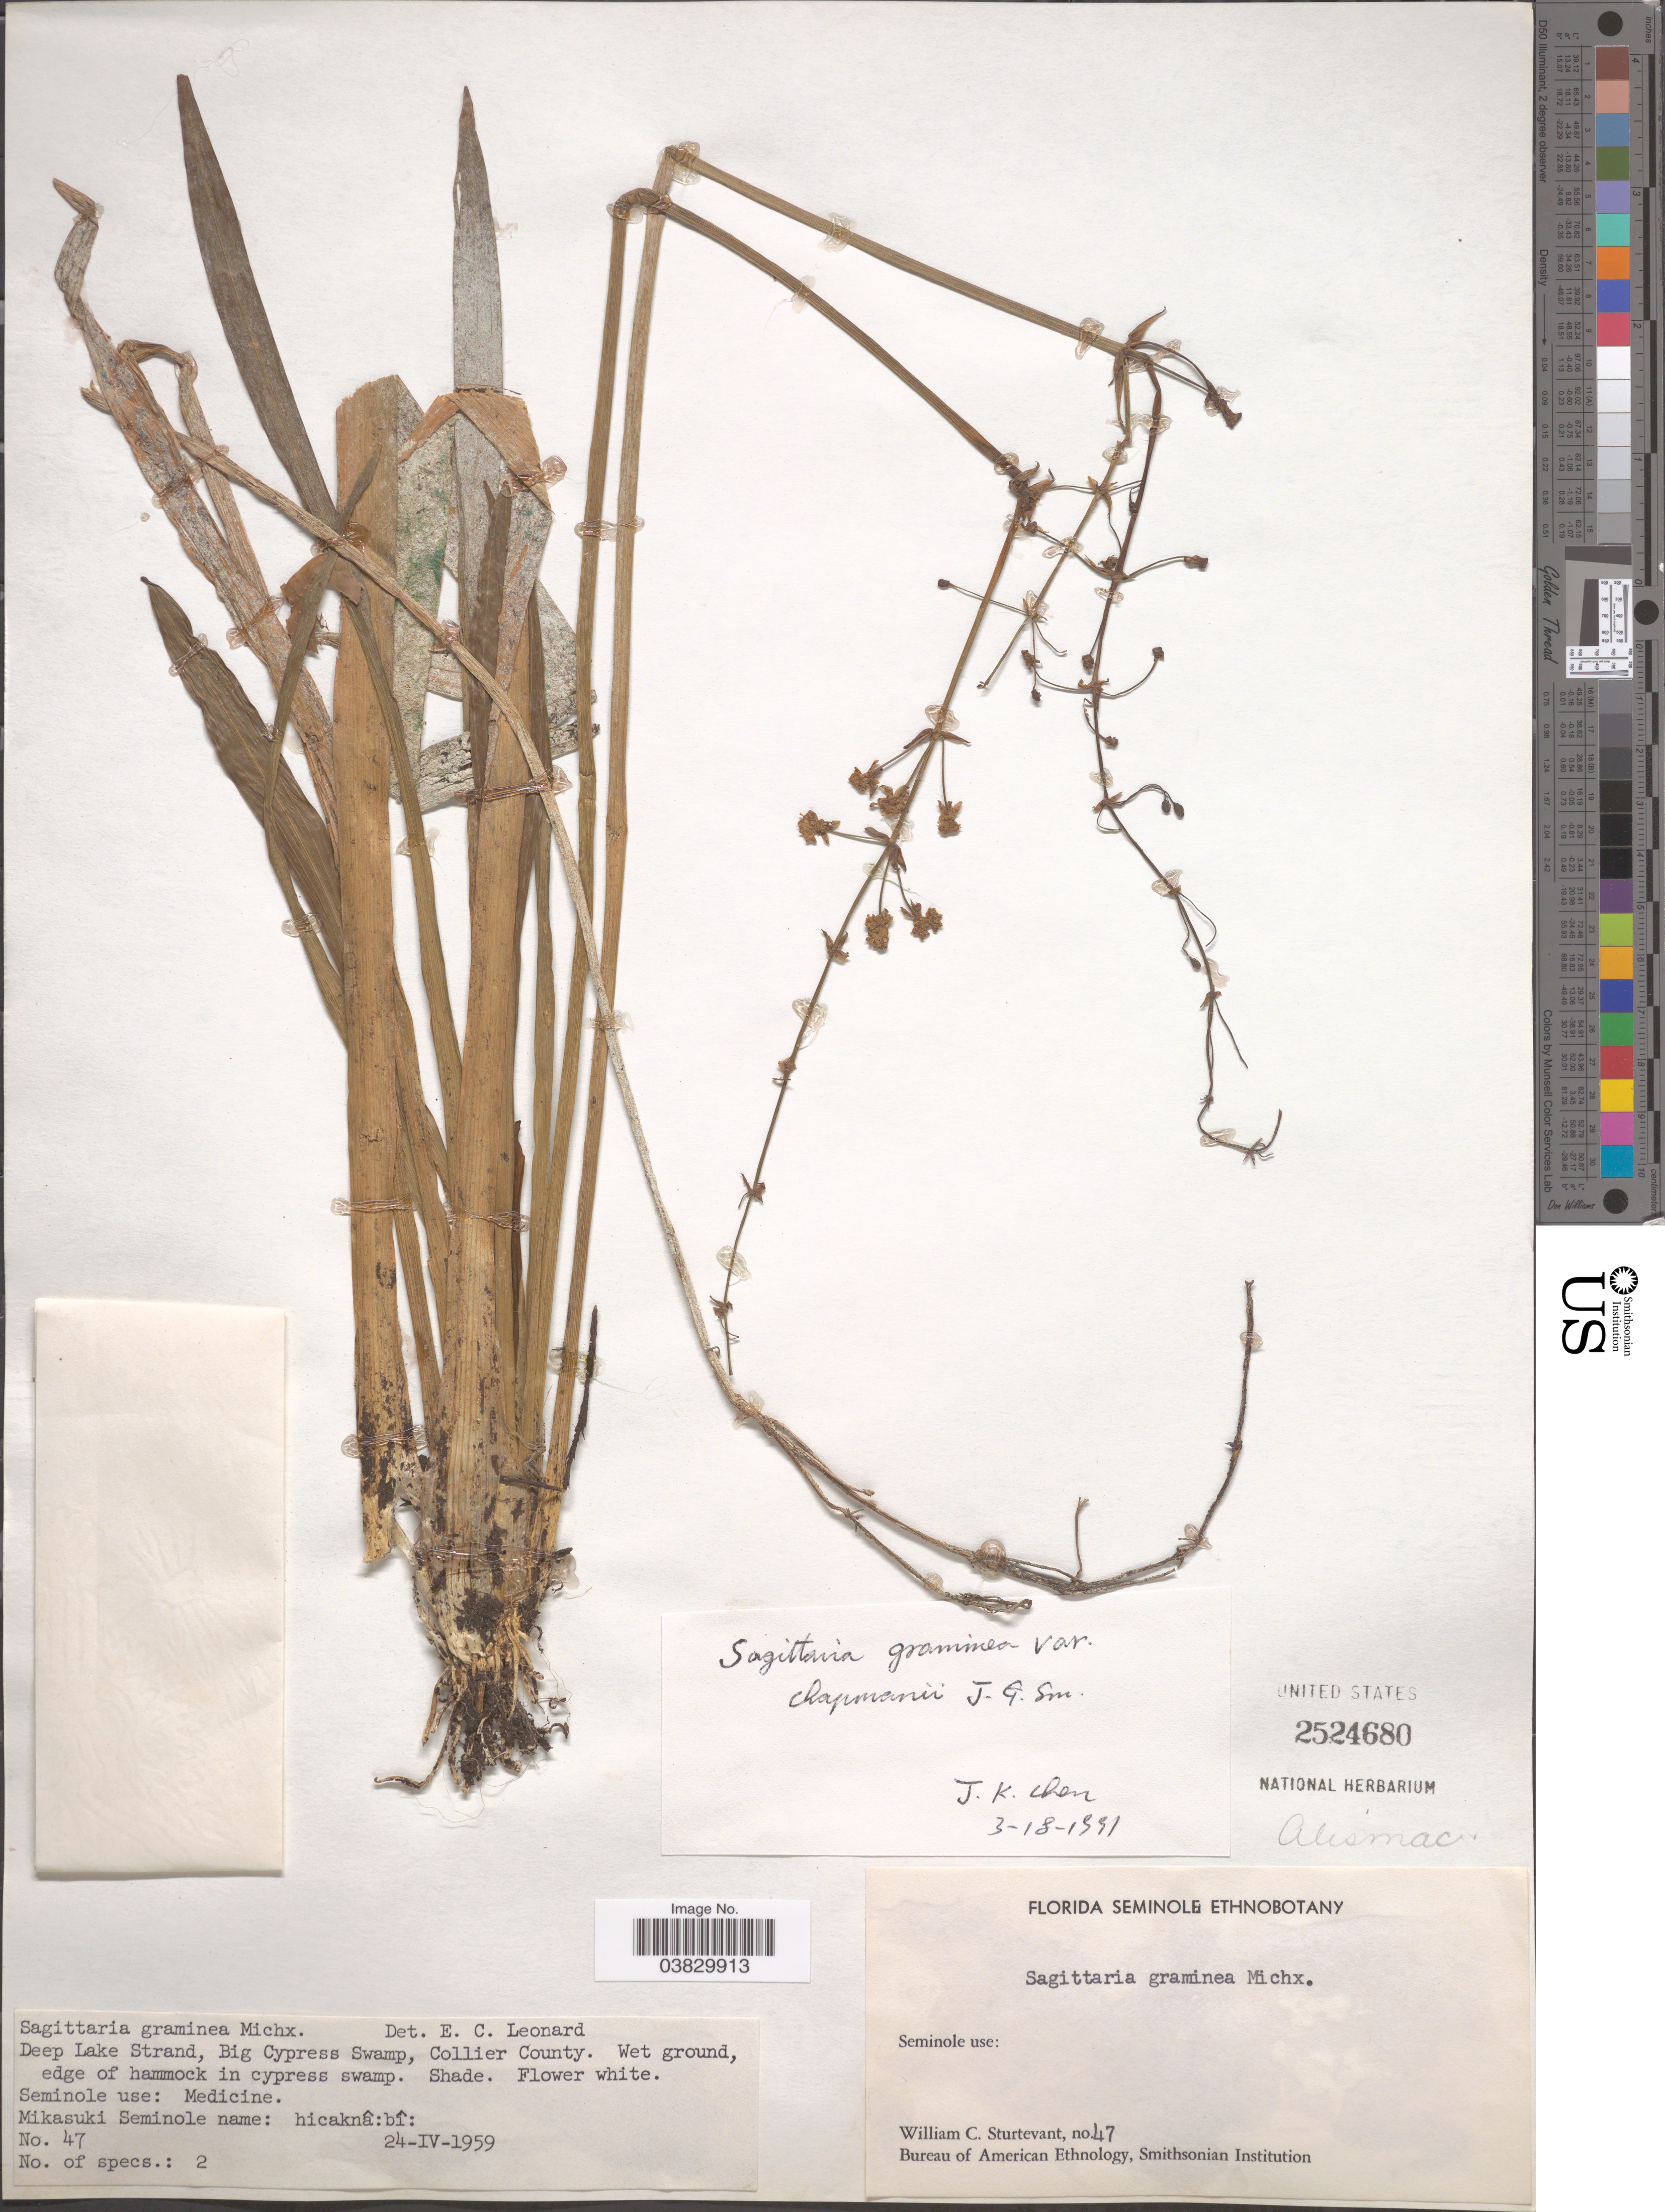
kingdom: Plantae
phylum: Tracheophyta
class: Liliopsida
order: Alismatales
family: Alismataceae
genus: Sagittaria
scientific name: Sagittaria graminea var. chapmanii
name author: J.G. Sm.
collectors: W. Sturtevant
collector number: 47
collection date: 1959-04-24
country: United States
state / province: Florida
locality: Deep Lake Strand, Big Cypress Swamp, Collier County.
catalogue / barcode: US 2524680